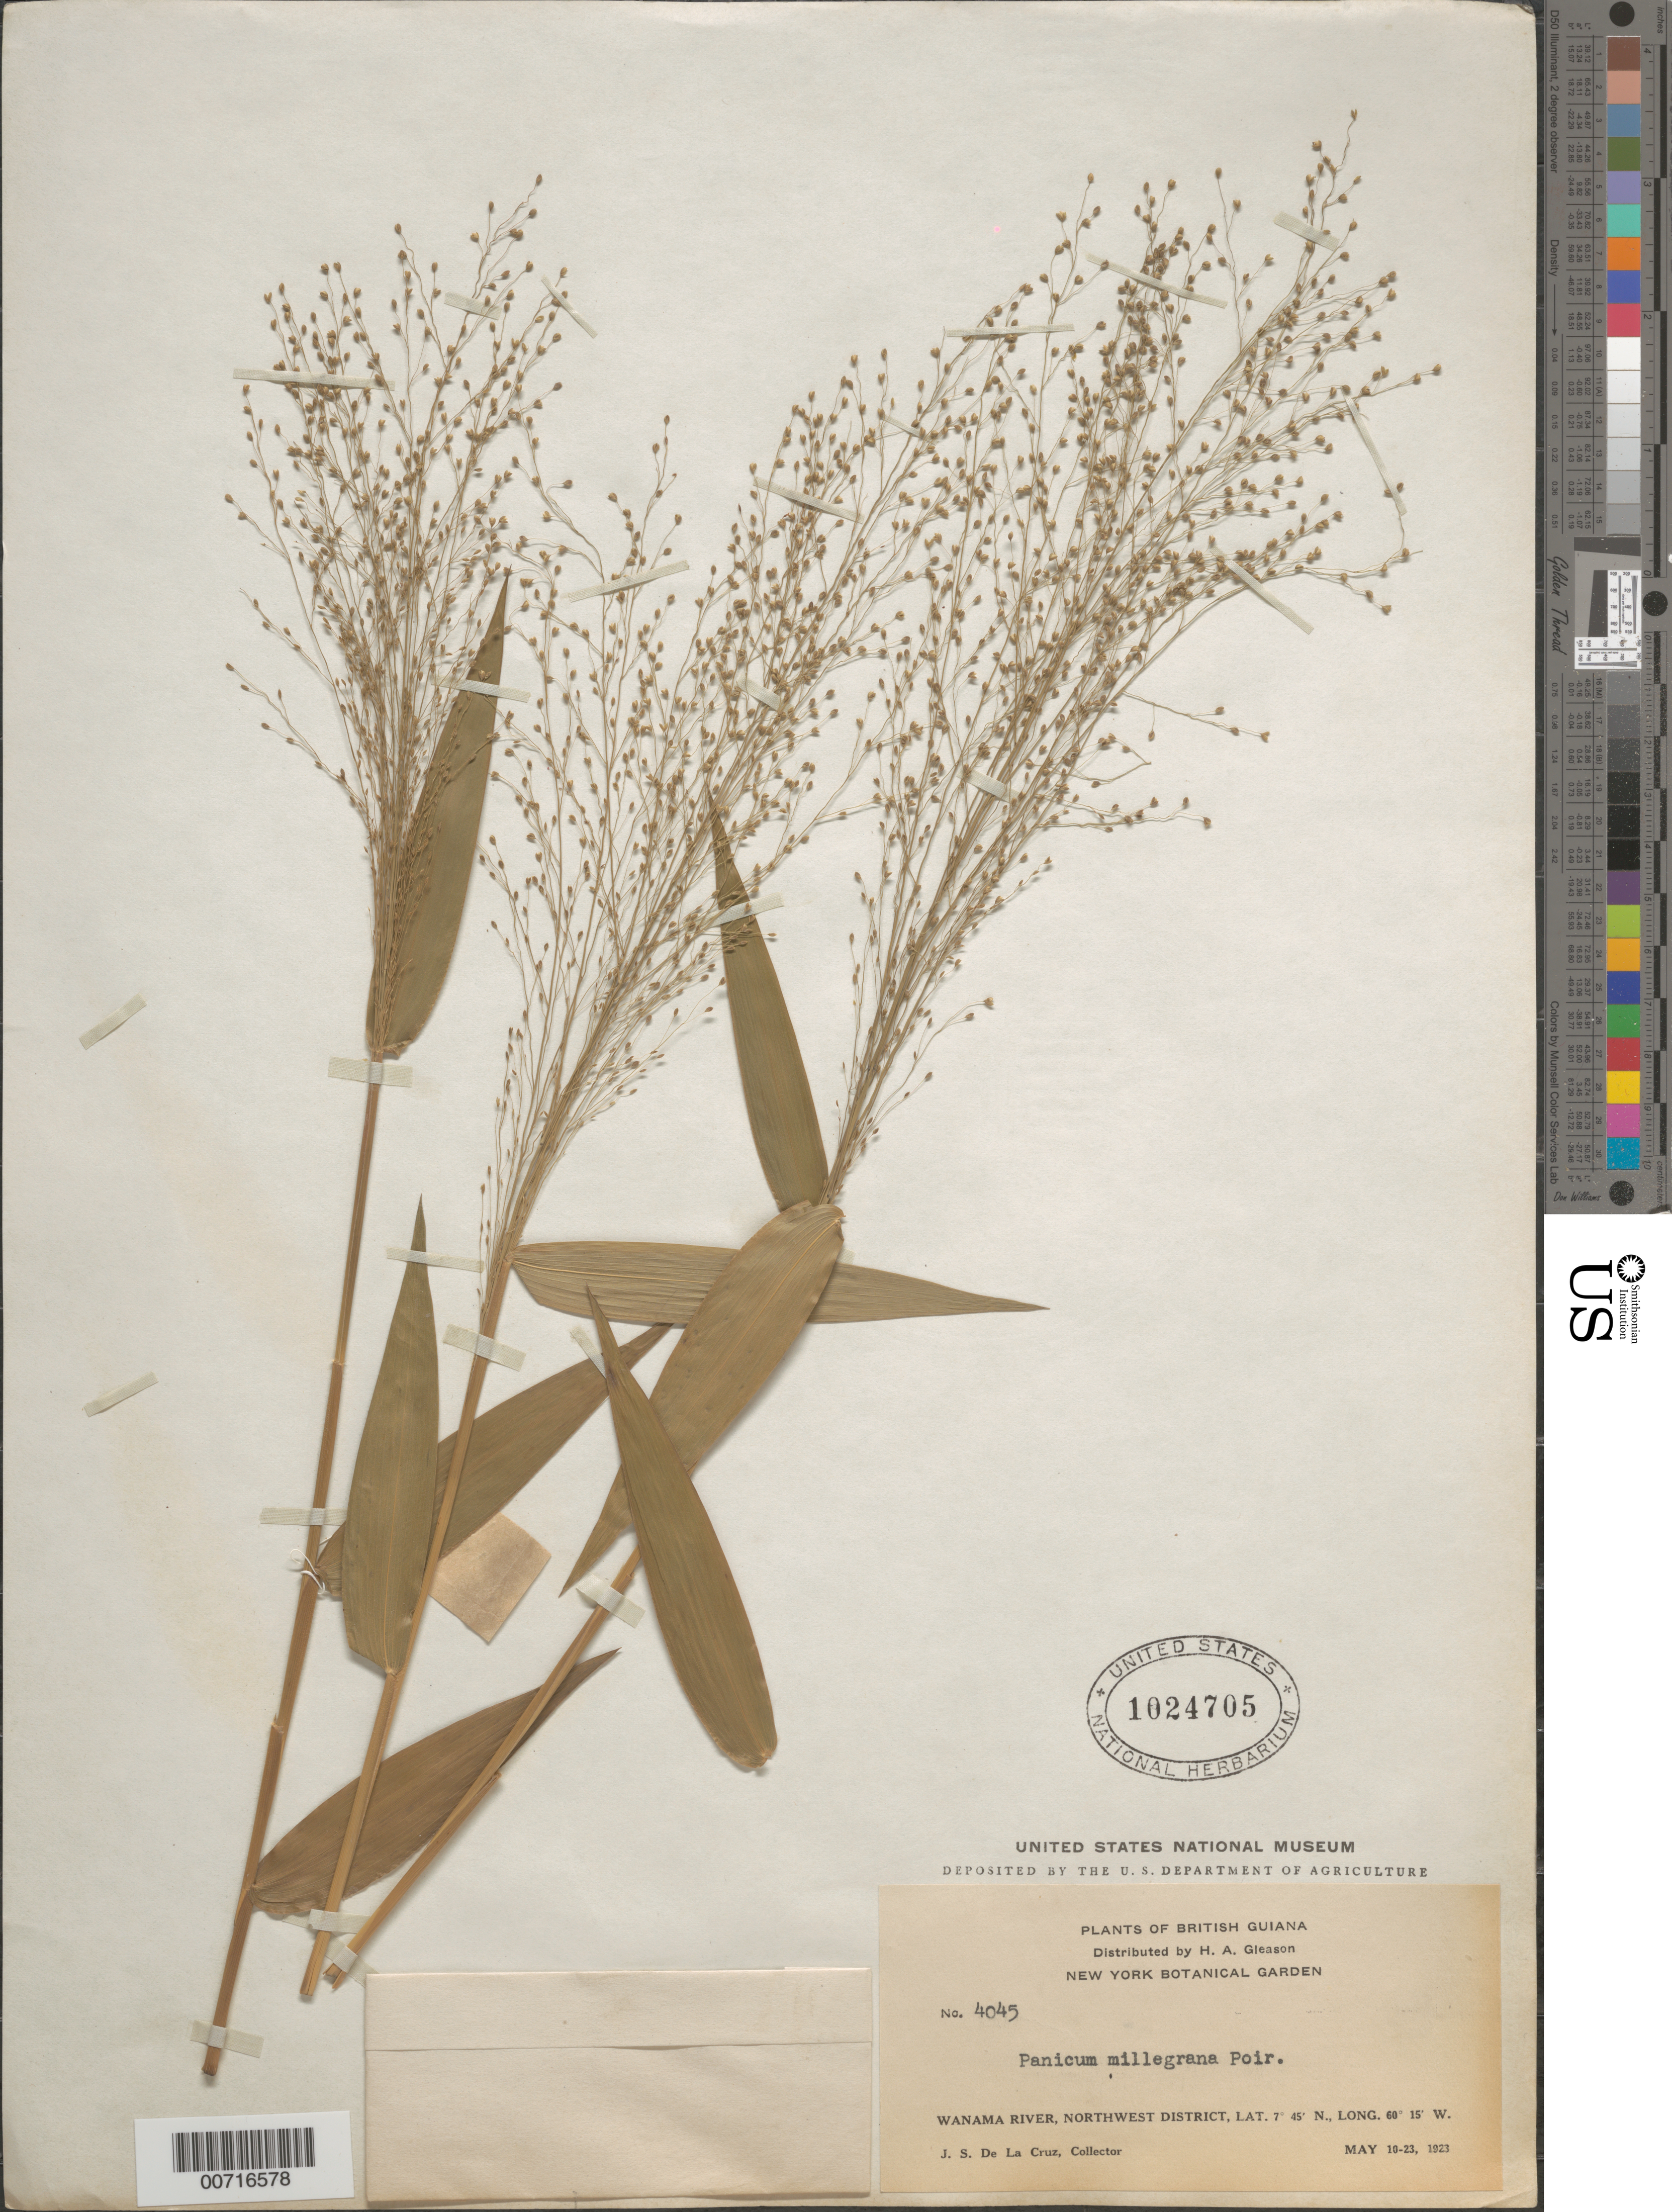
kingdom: Plantae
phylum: Tracheophyta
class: Liliopsida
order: Poales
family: Poaceae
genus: Panicum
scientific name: Panicum millegrana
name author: Poir.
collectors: J. S. de la Cruz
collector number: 4045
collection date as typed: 10-May-23 to 23-May-23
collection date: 1923-05-10/1923-05-23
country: Guyana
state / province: Barima-Waini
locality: Wanama R., NW District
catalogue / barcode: US 1024705